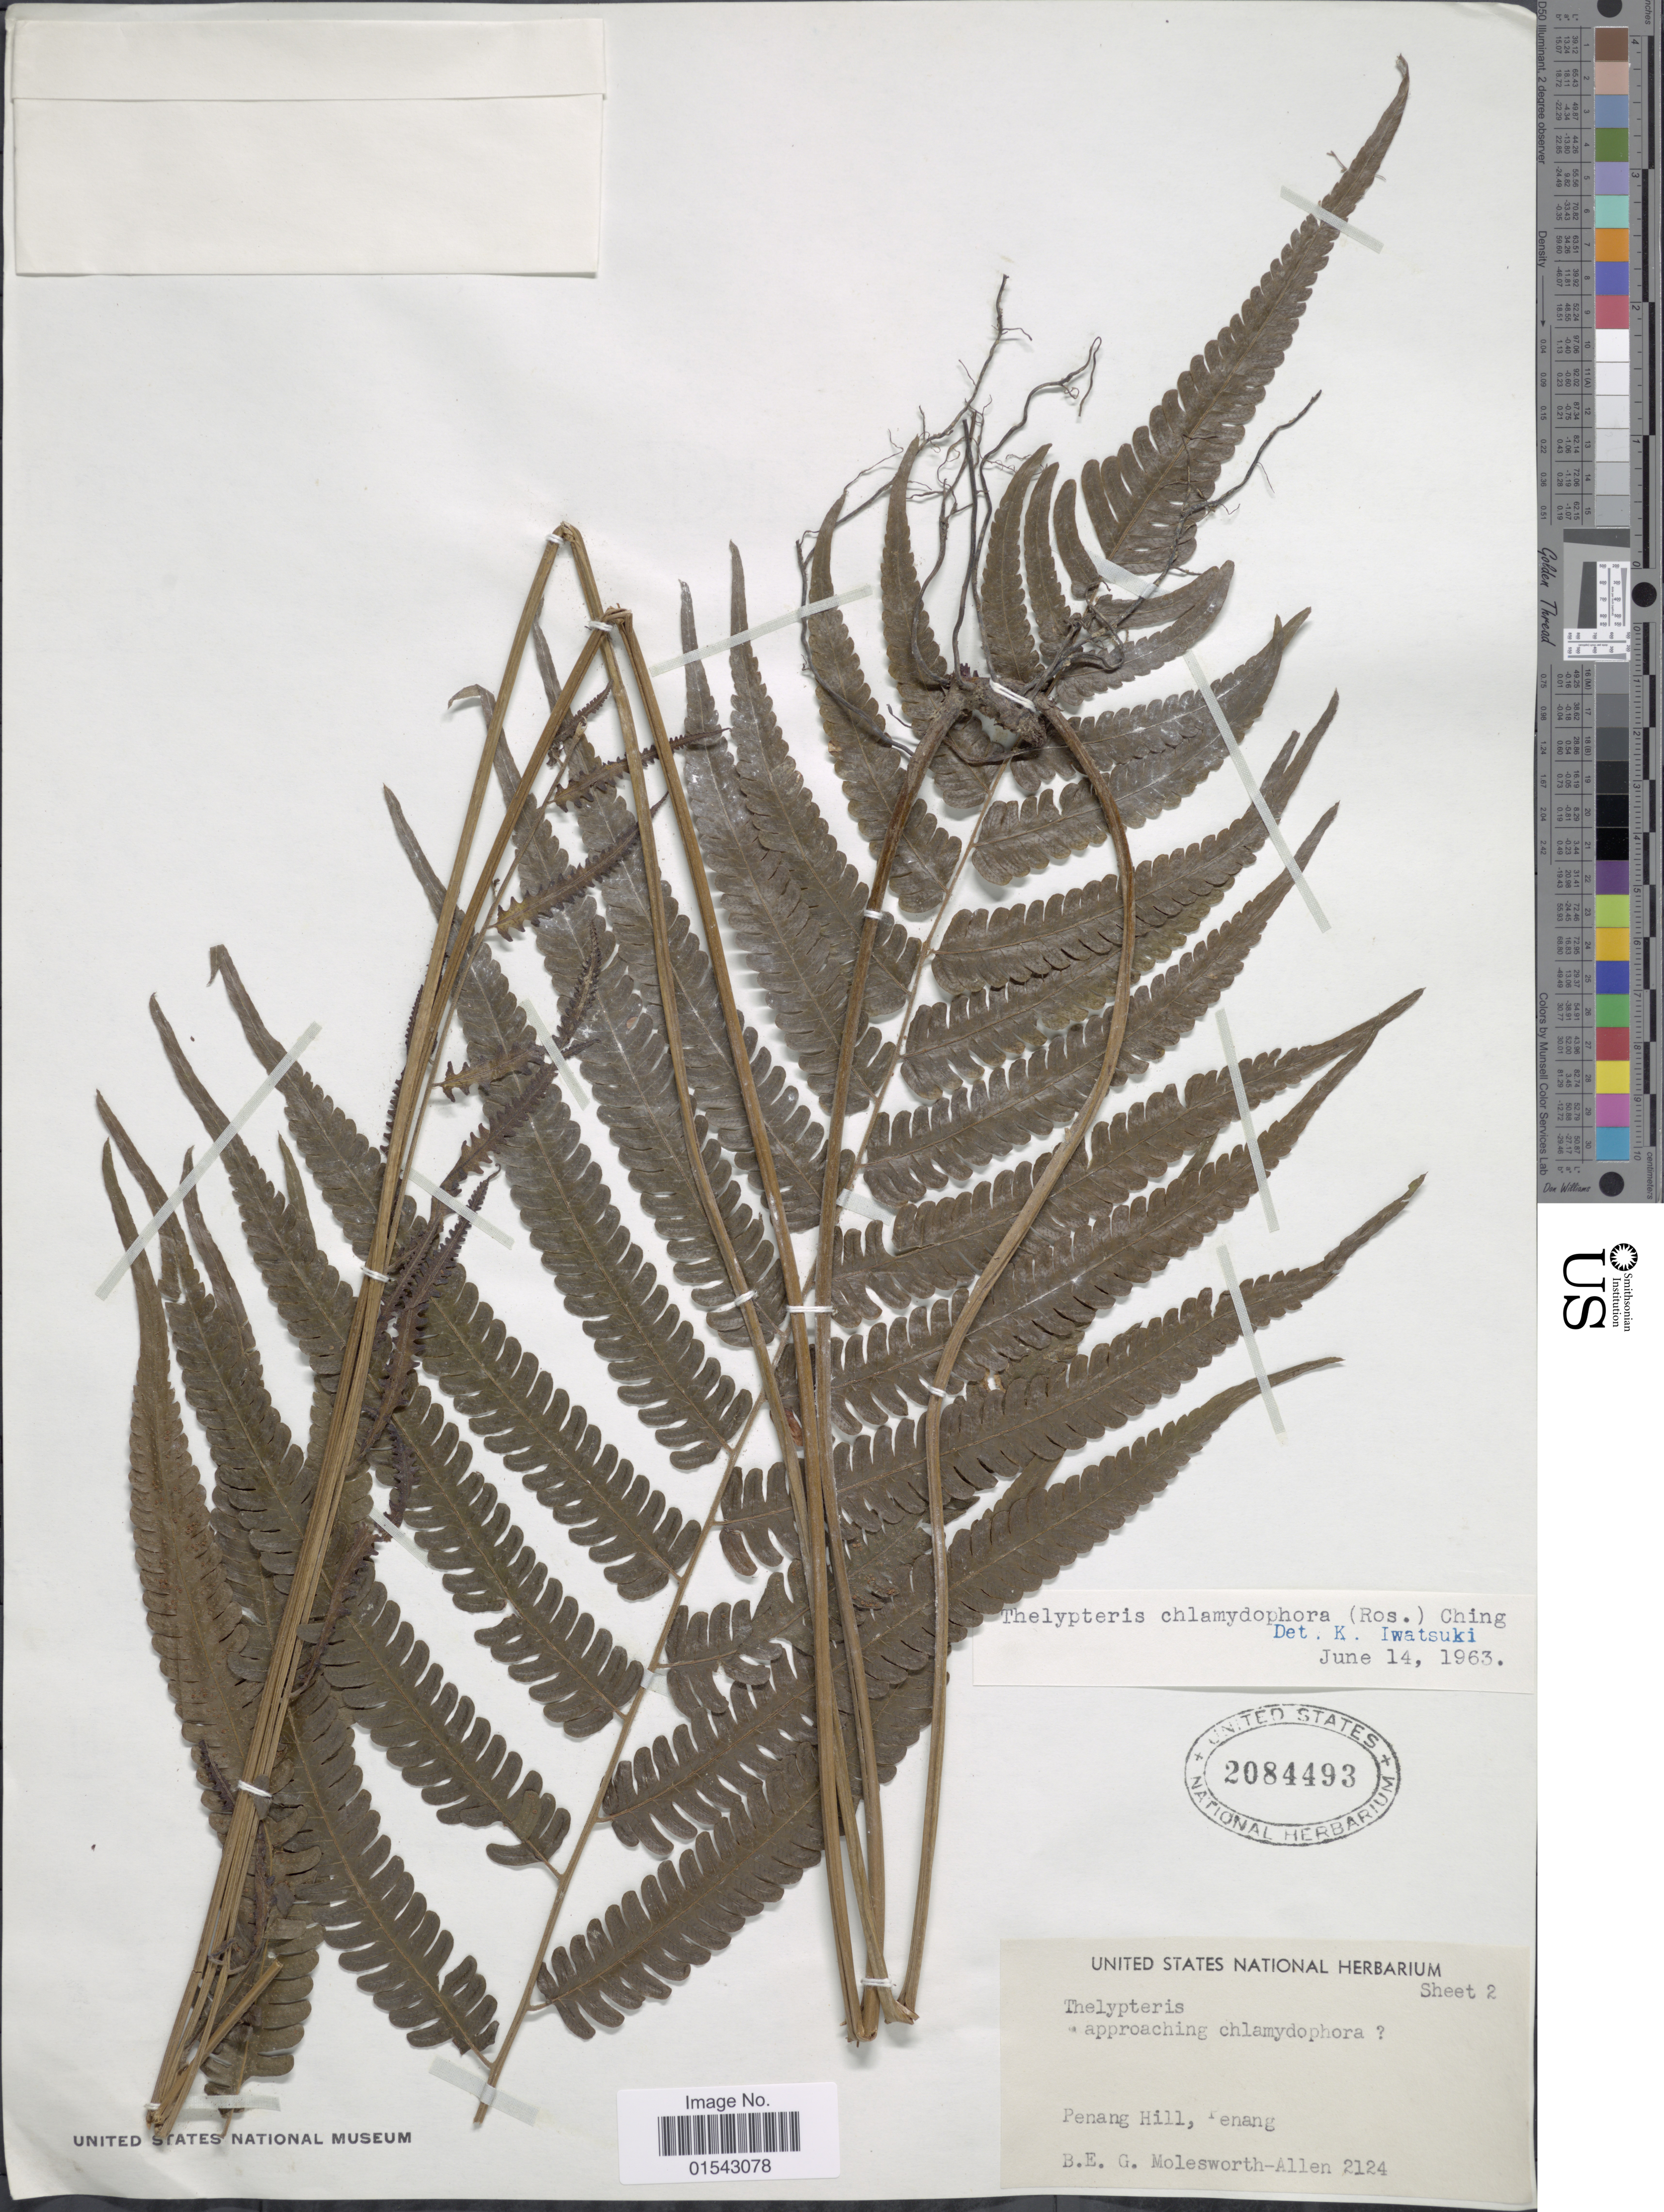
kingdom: Plantae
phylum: Tracheophyta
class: Polypodiopsida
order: Polypodiales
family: Thelypteridaceae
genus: Mesophlebion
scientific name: Mesophlebion chlamydophorum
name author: (Rosenst.) Holttum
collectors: B. E. G. Molesworth-Allen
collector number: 2124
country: Malaysia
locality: Penang Hill, Penang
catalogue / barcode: US 2084493